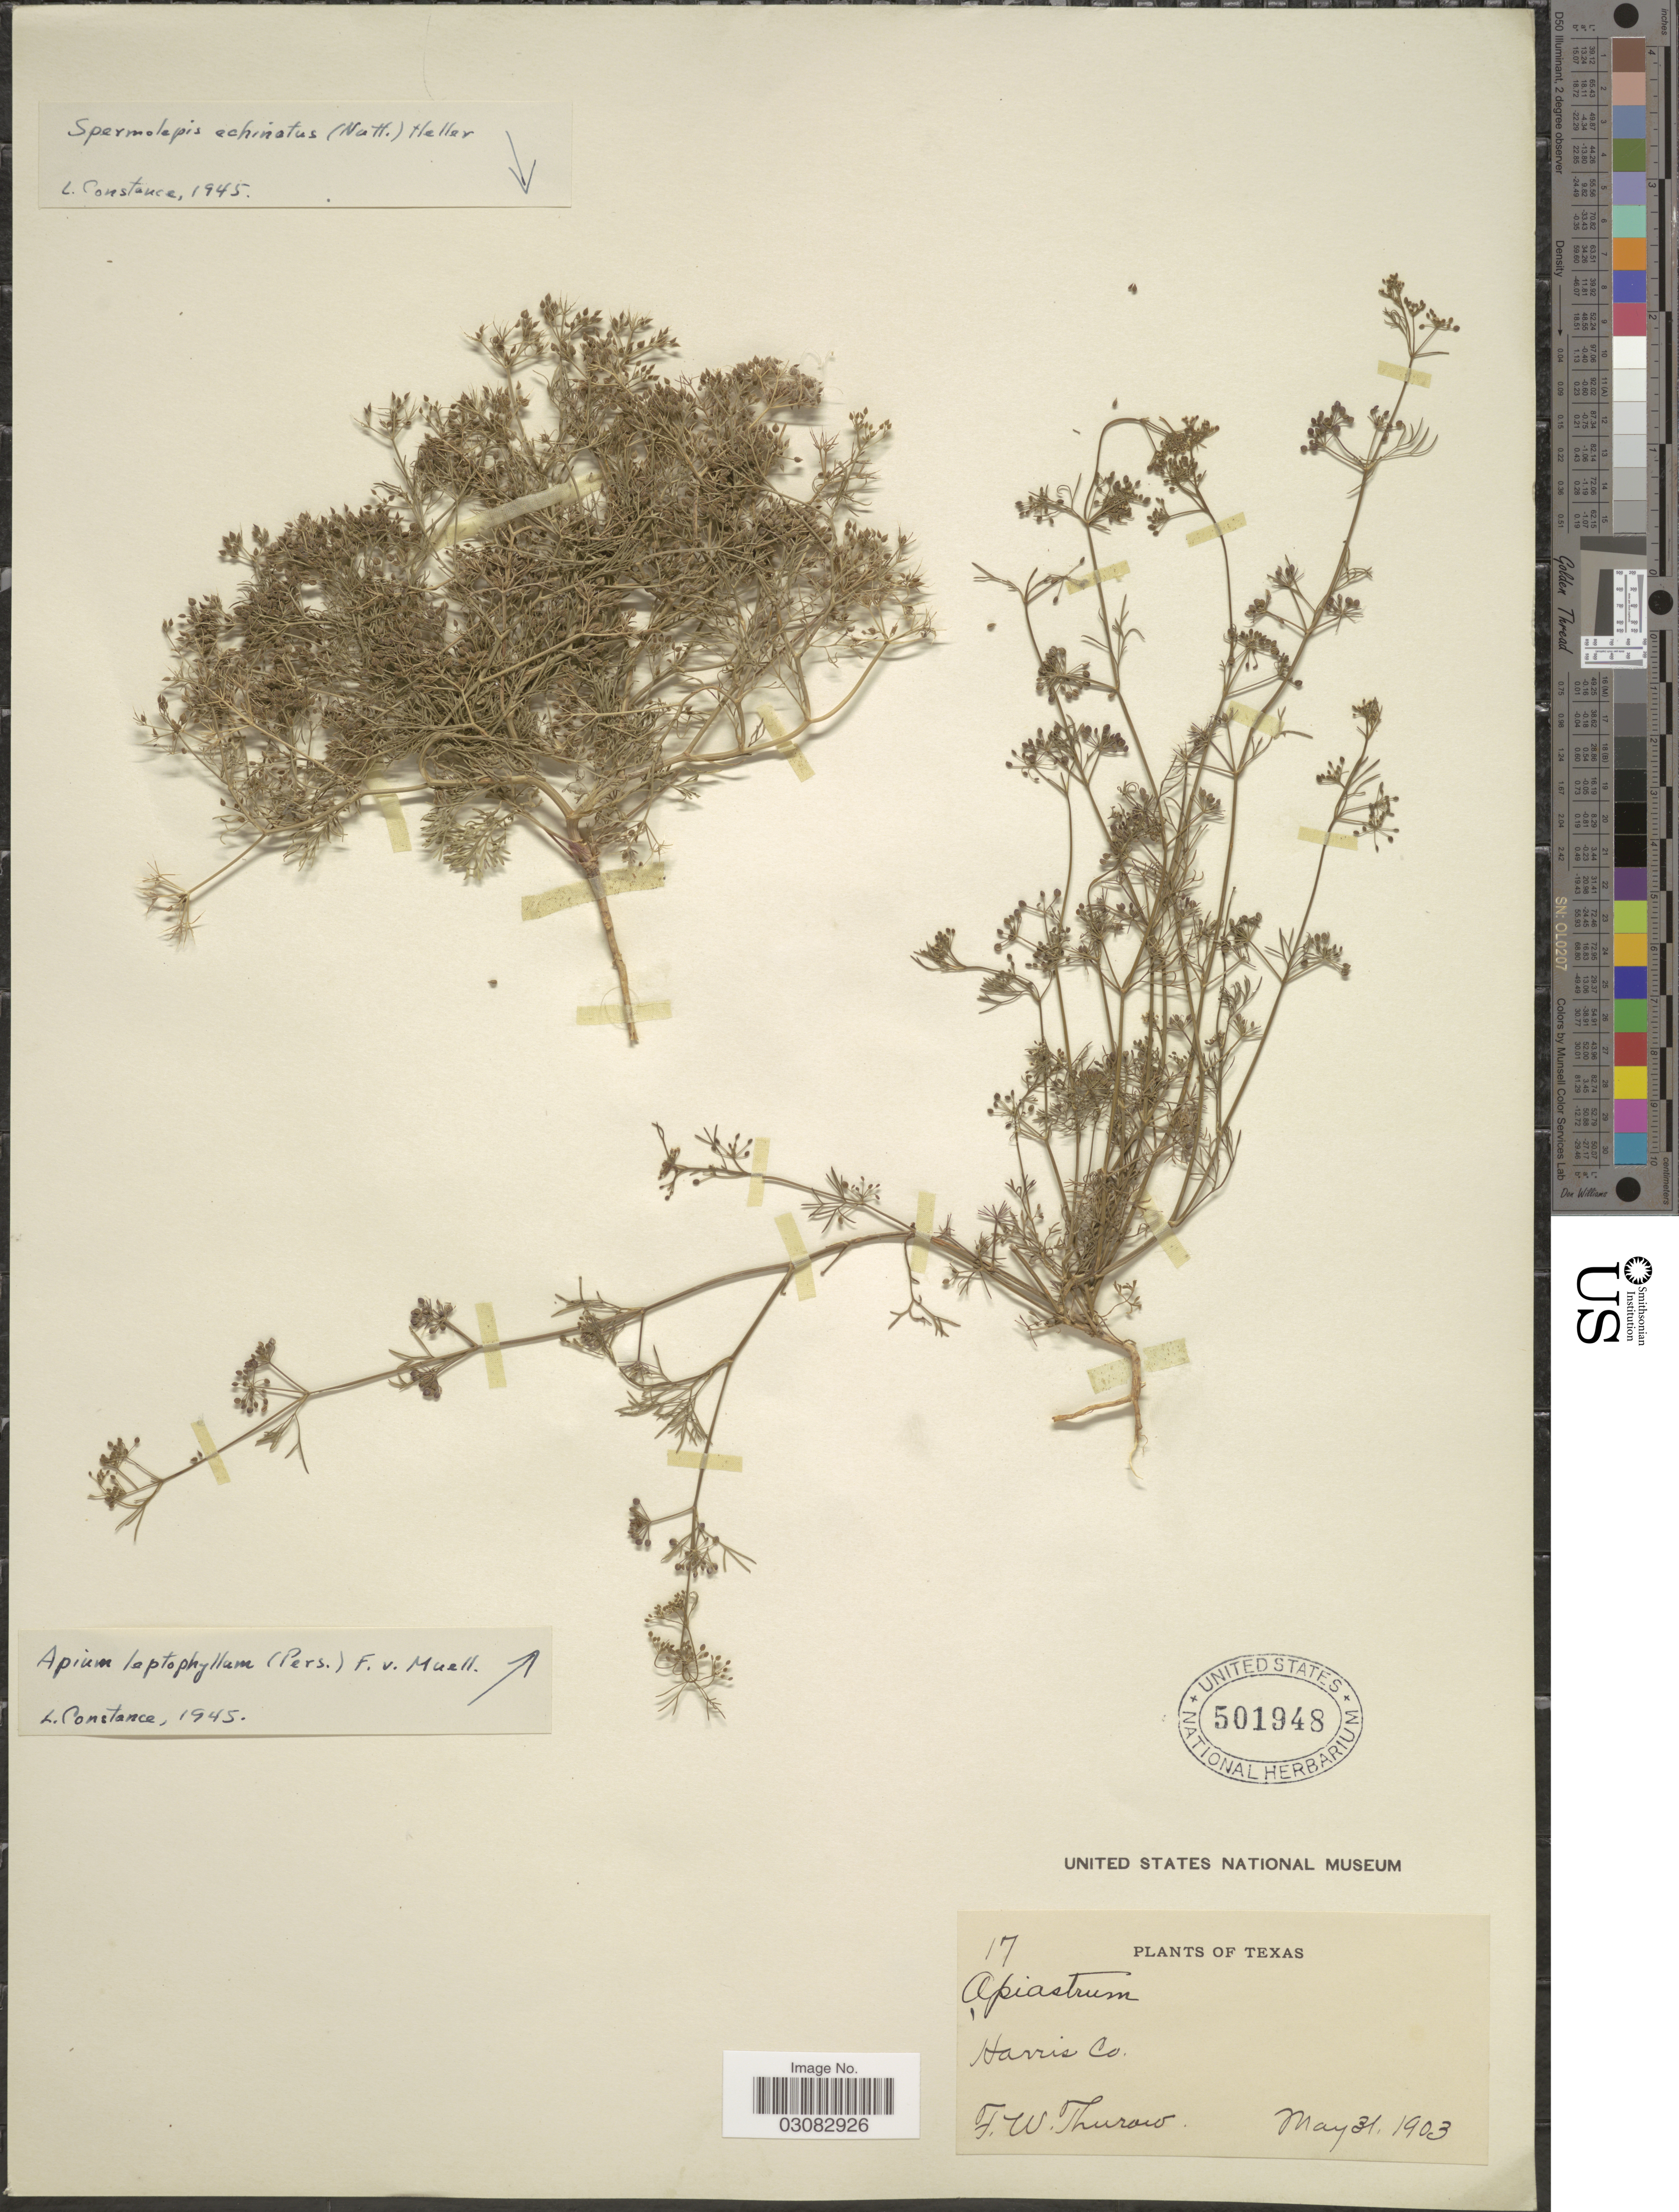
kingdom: Plantae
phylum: Tracheophyta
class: Magnoliopsida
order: Apiales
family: Apiaceae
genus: Spermolepis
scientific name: Spermolepis echinata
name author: (Nutt. ex DC.) A. Heller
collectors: F. W. Thurow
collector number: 17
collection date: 1903-05-31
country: United States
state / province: Texas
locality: Harris Co.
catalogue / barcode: US 501948